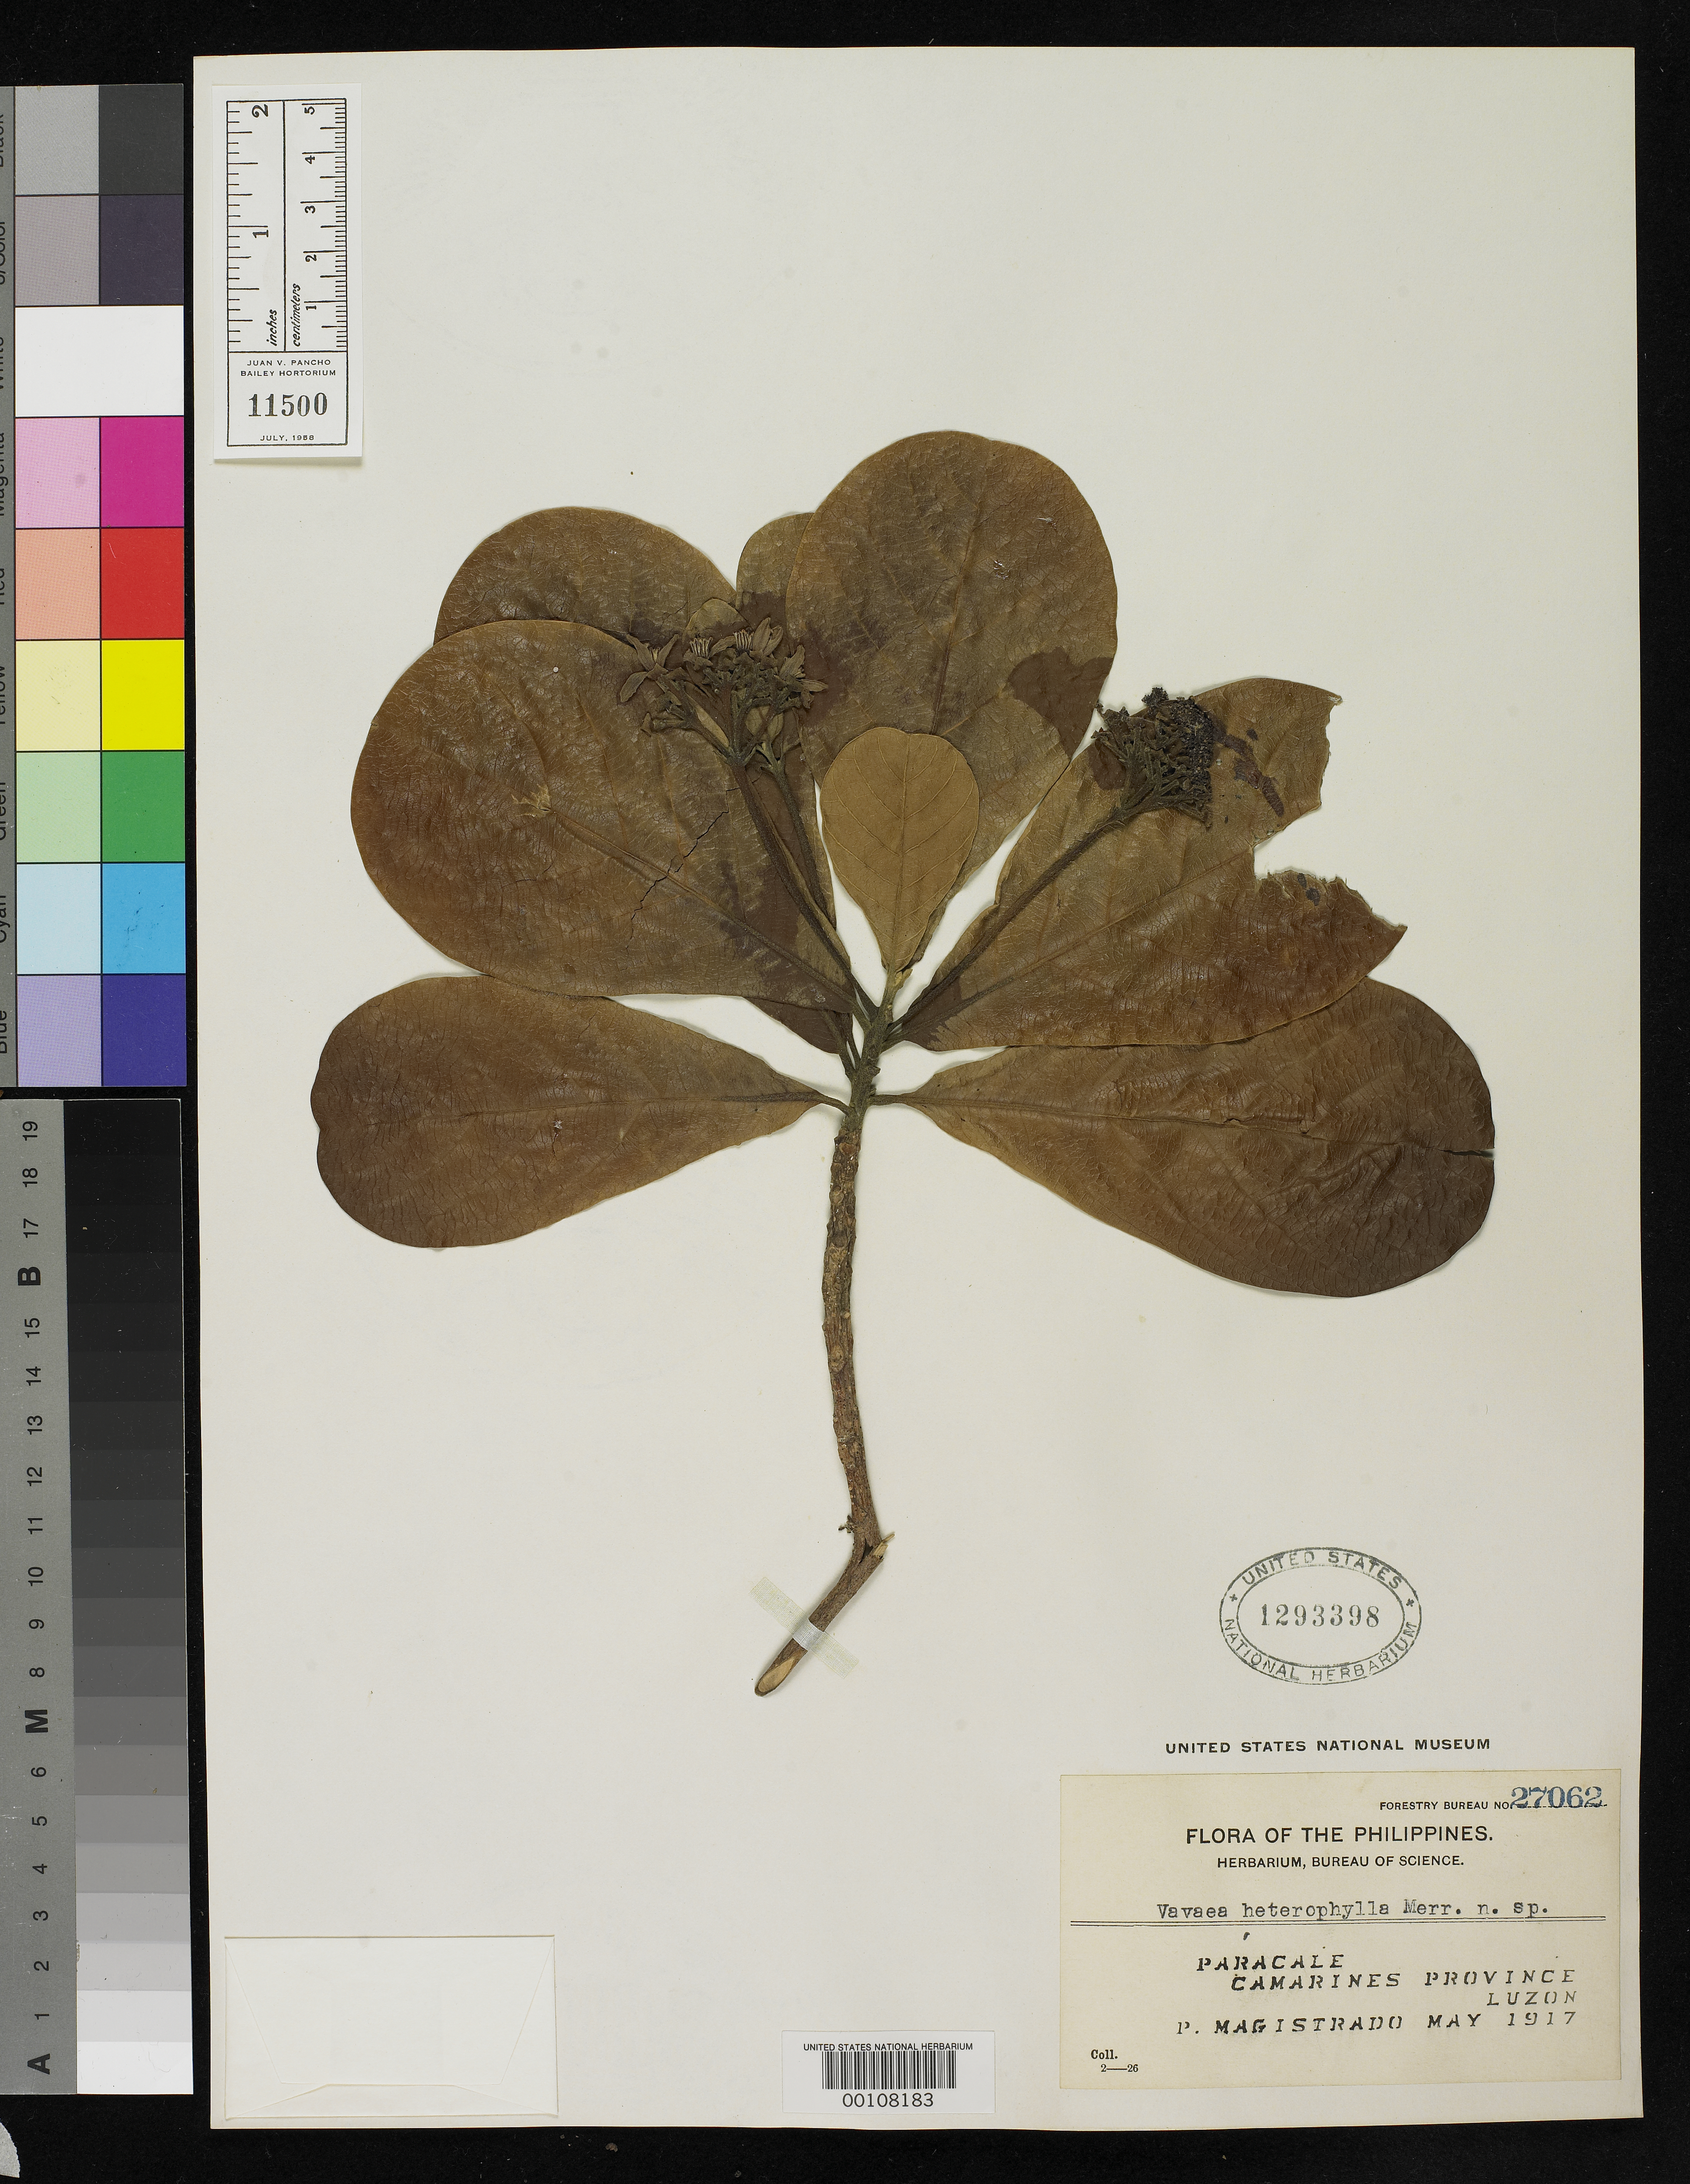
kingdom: Plantae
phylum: Tracheophyta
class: Magnoliopsida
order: Sapindales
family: Meliaceae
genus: Vavaea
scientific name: Vavaea heterophylla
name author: Merr.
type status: Isotype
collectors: P. Magistrado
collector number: Bur. Sci. 27062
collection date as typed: May 1917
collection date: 1917-05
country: Philippines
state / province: Bicol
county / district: Camarines Norte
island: Luzon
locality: Paracale.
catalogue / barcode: US 1293398